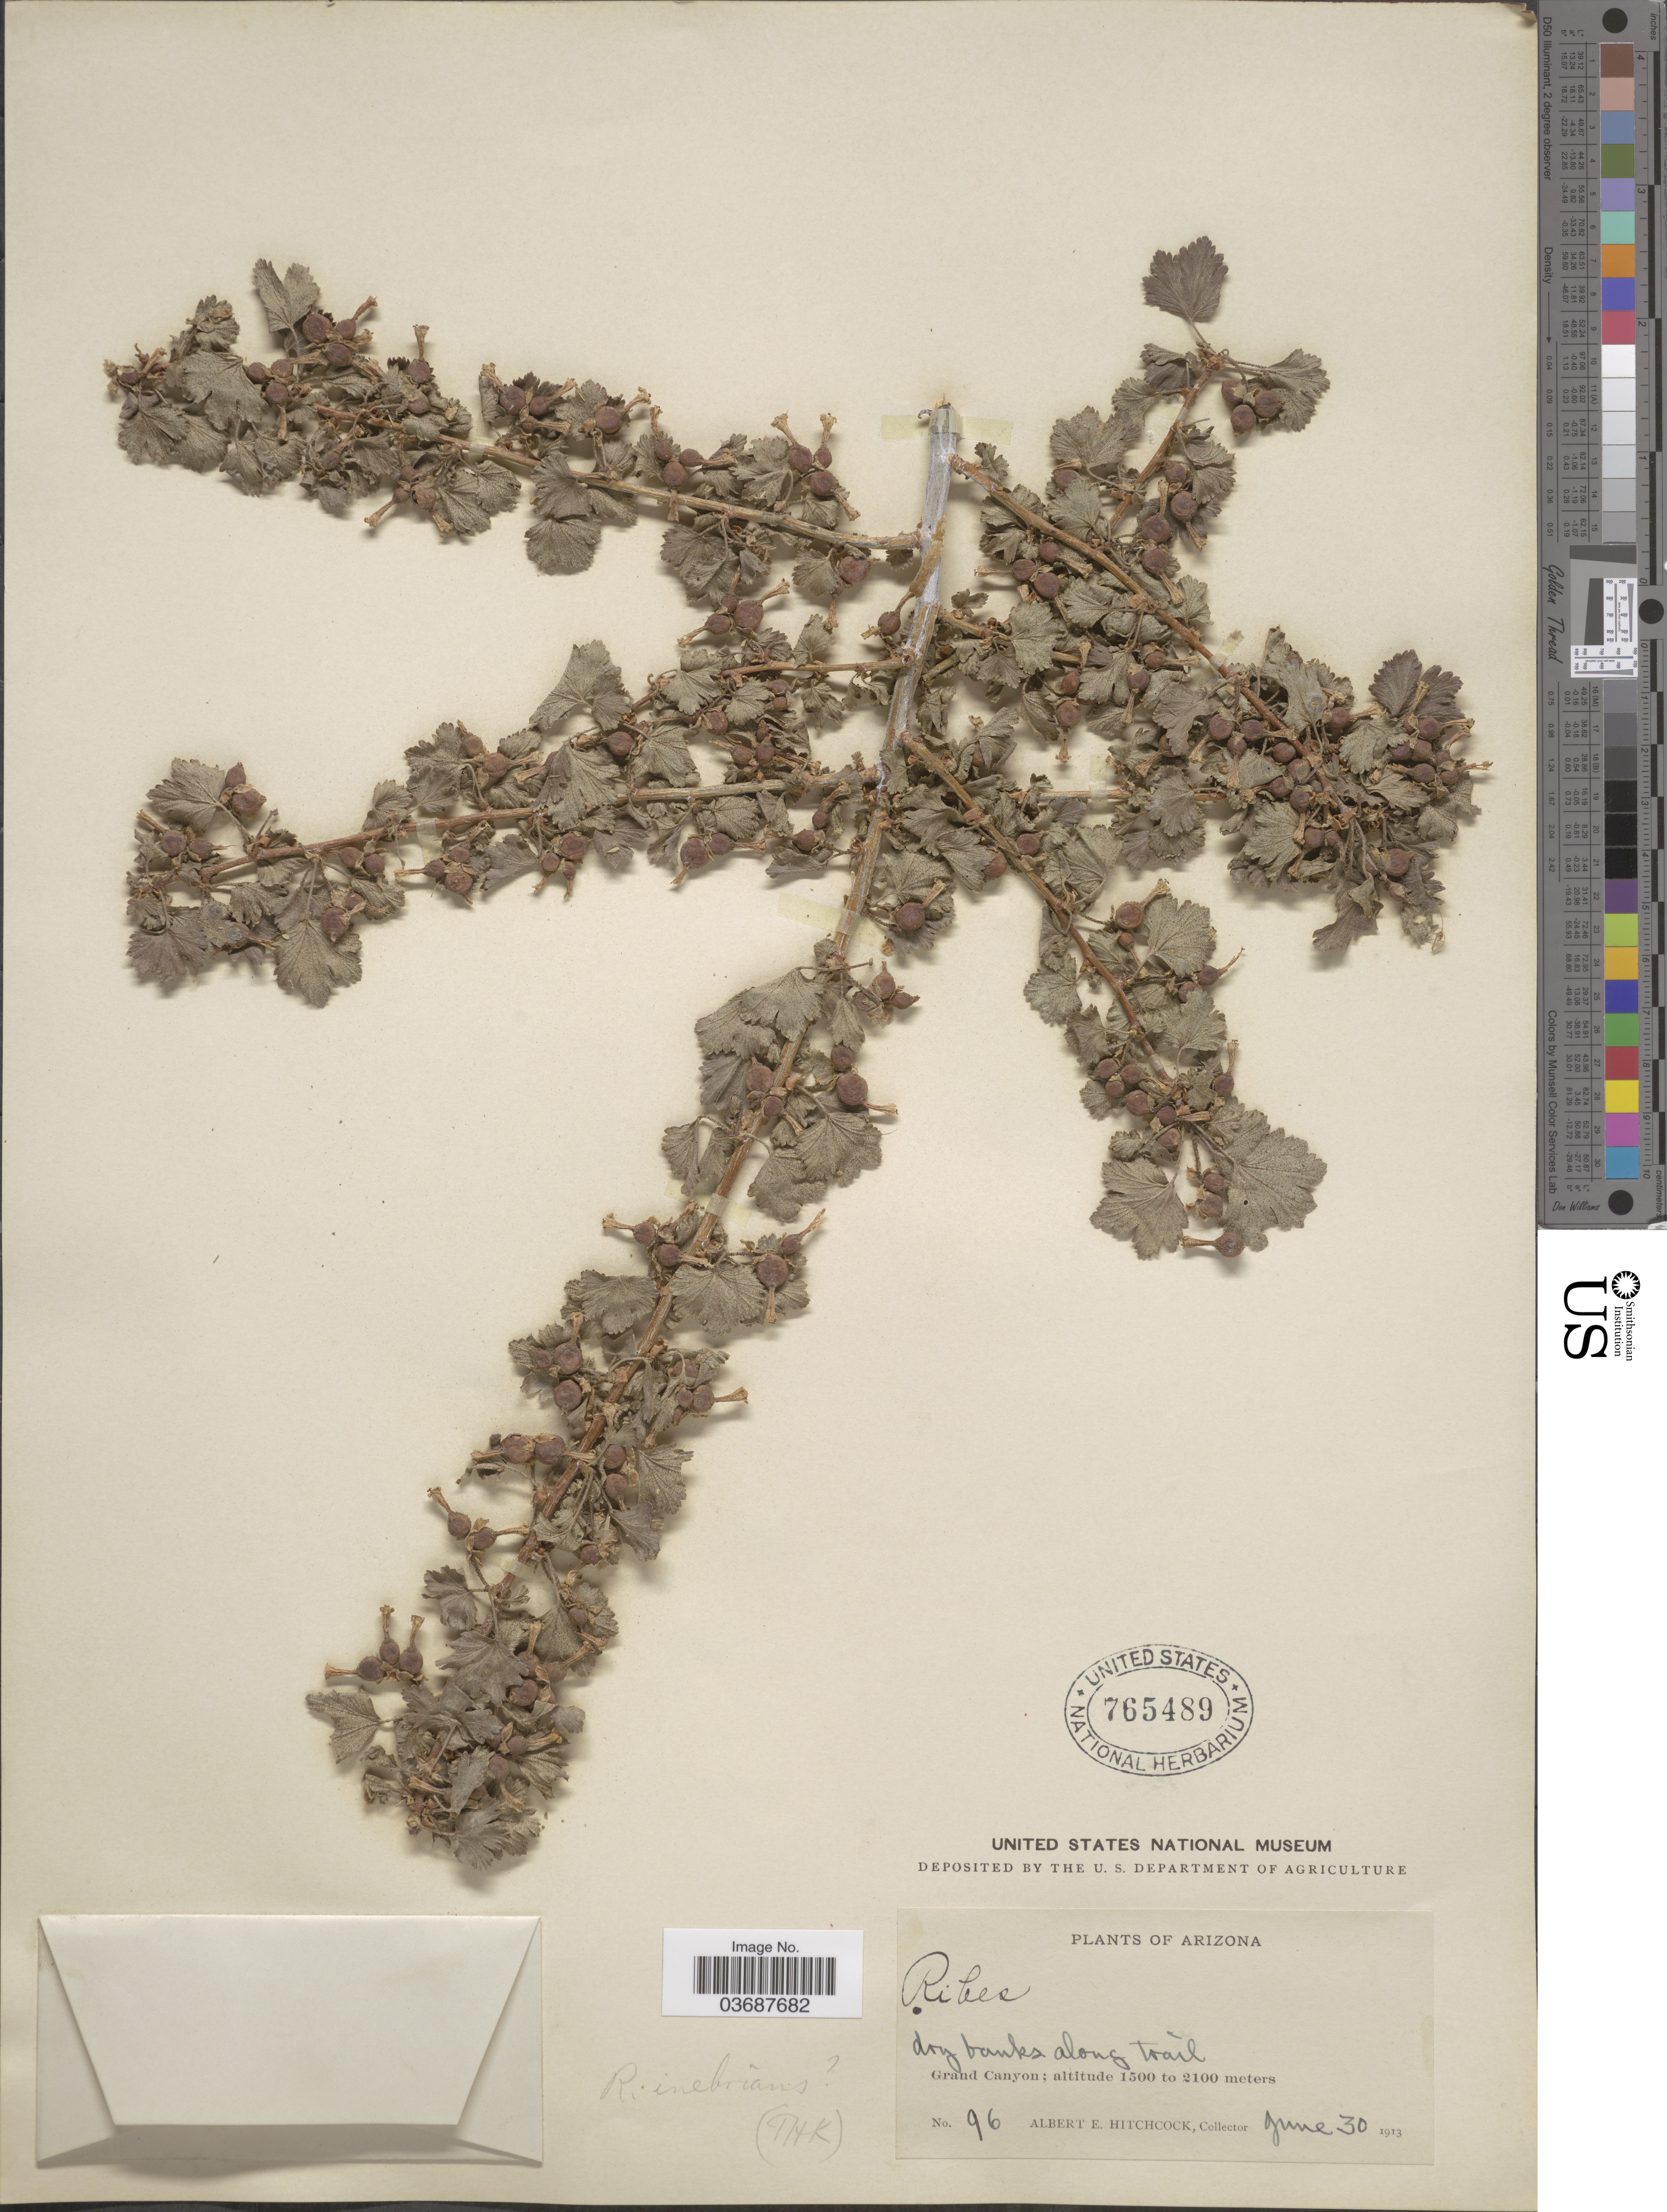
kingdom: Plantae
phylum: Tracheophyta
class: Magnoliopsida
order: Saxifragales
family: Grossulariaceae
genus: Ribes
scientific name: Ribes inebrians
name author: Lindl.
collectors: A. Hitchcock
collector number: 96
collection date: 1913-06-30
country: United States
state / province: Arizona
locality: Dry banks along trail. Grand Canyon.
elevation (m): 1500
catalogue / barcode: US 765489